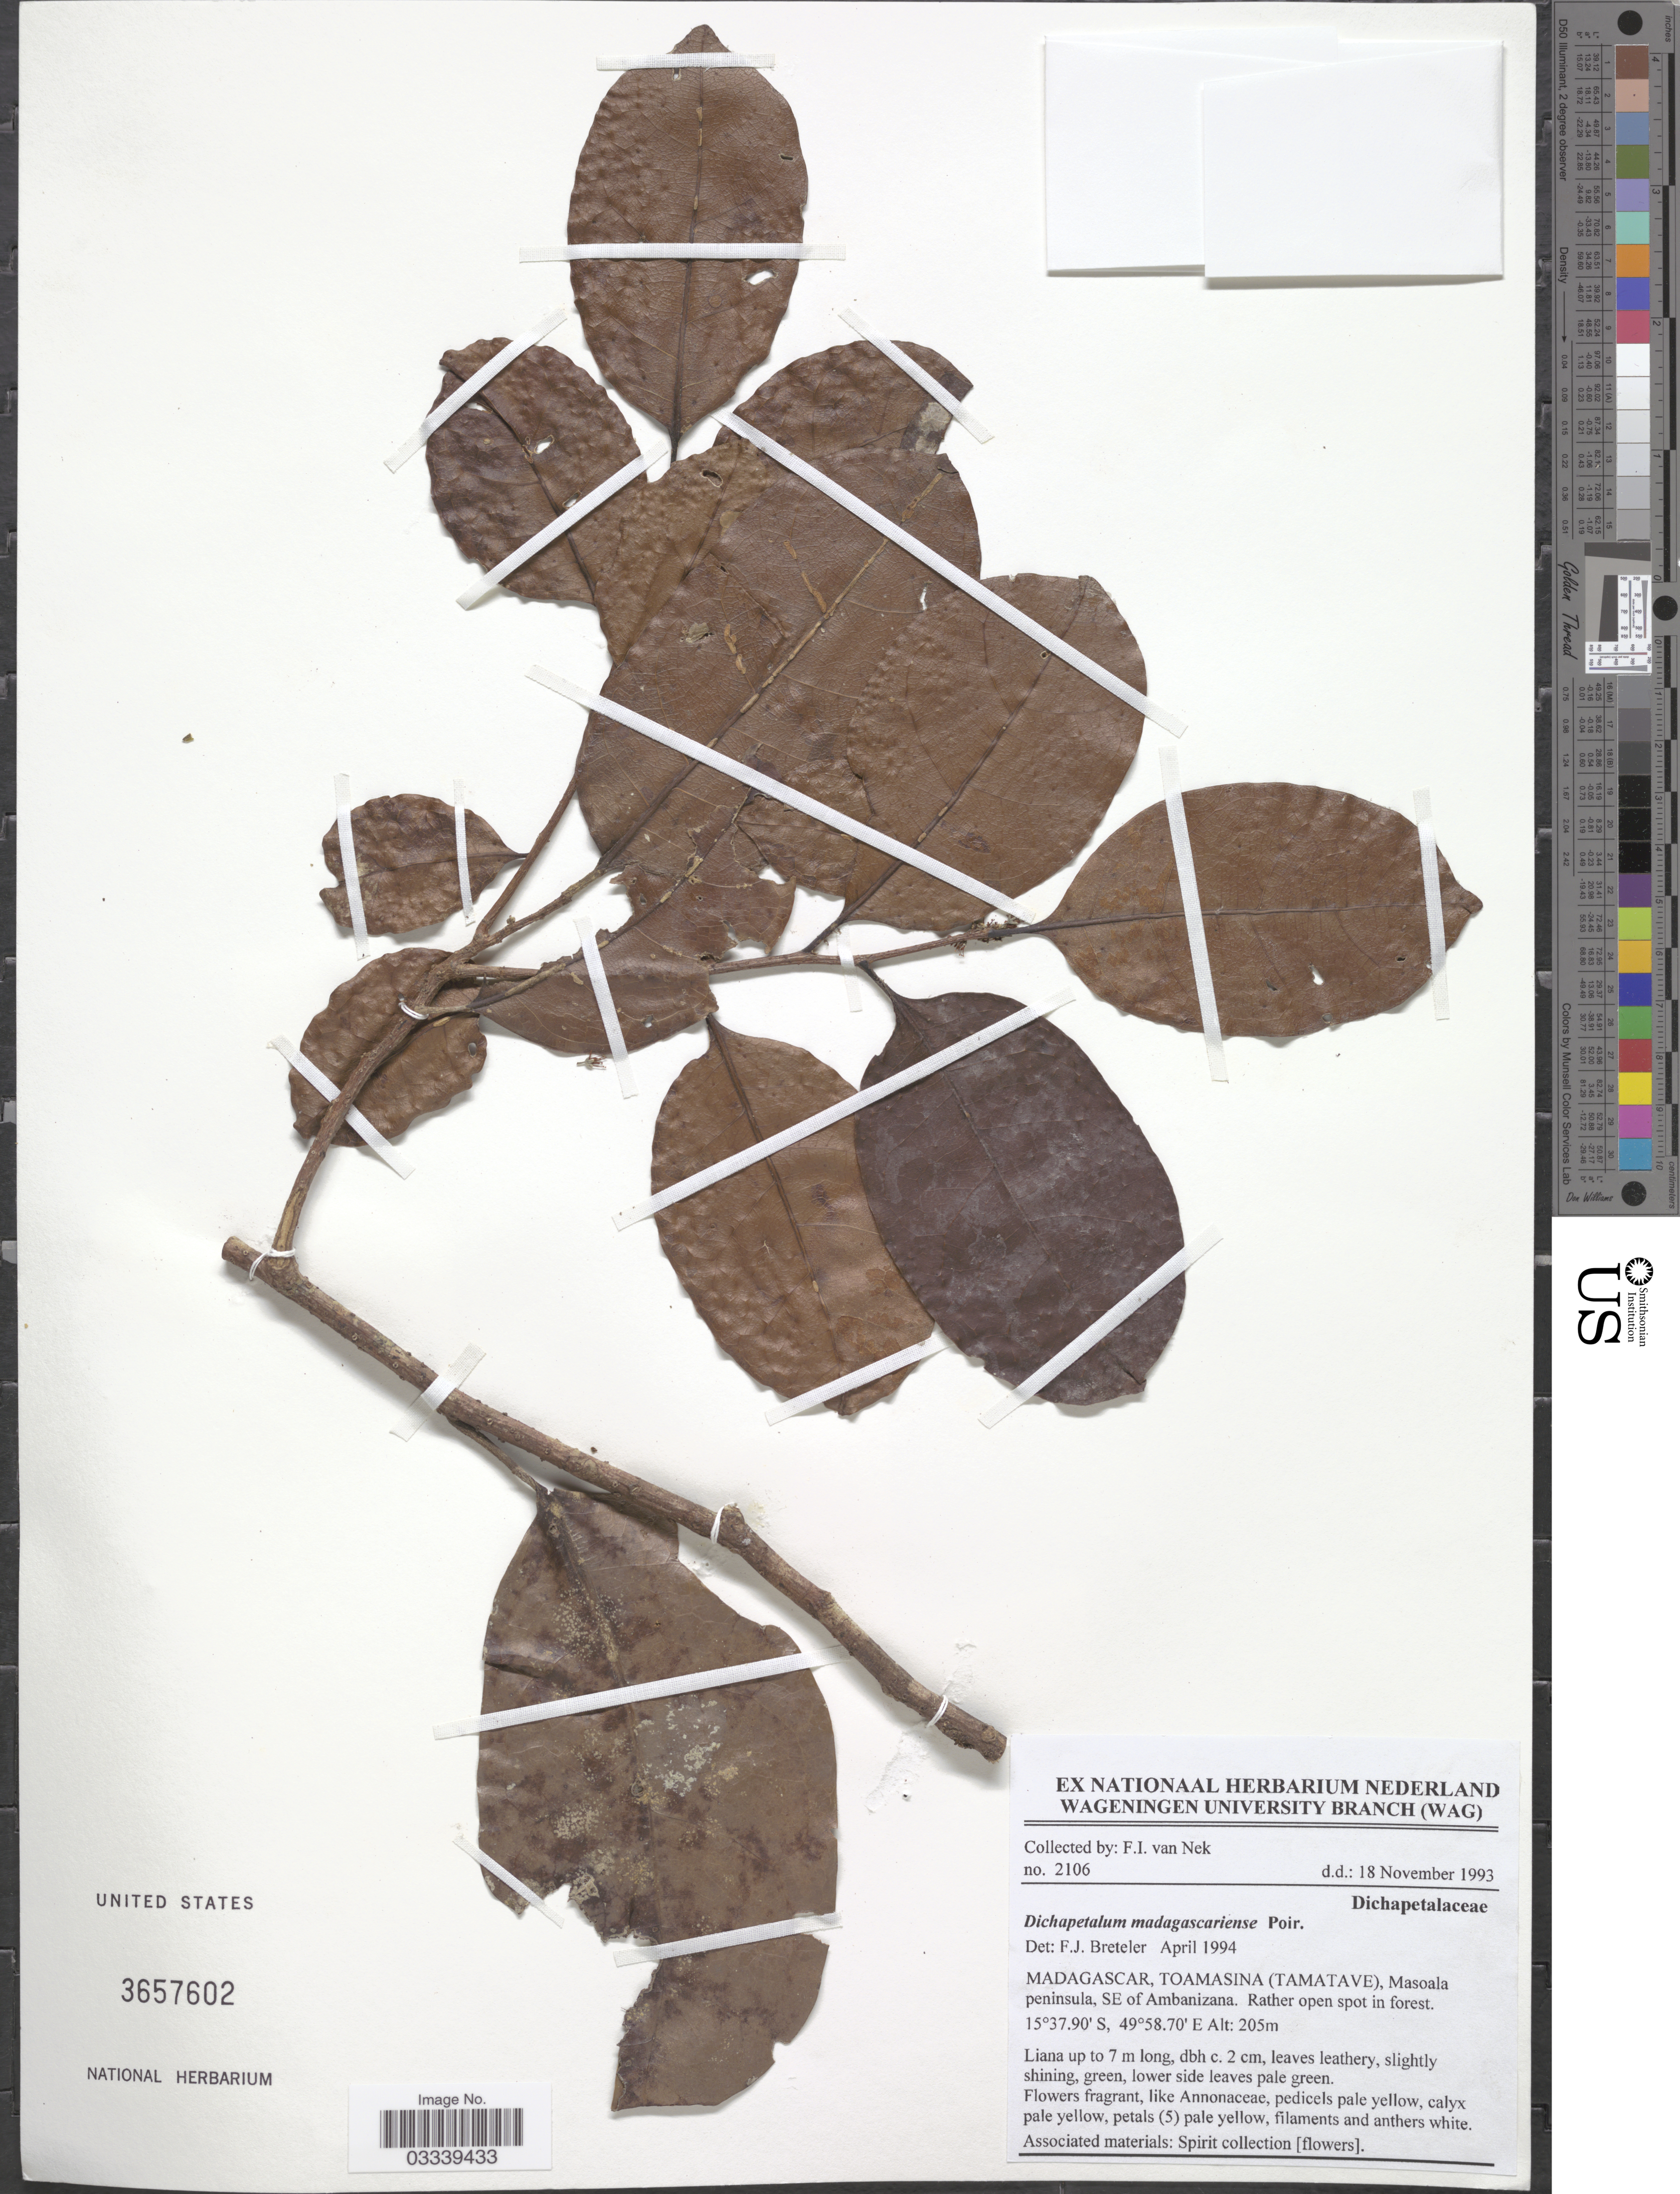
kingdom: Plantae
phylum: Tracheophyta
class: Magnoliopsida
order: Malpighiales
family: Dichapetalaceae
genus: Dichapetalum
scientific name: Dichapetalum madagascariense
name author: Poir.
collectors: F. van Nek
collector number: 2106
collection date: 1993-11-18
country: Madagascar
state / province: Analanjirofo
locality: (Tamatave), Masoala peninsula, SE of Ambanizana.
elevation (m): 205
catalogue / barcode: US 3657602